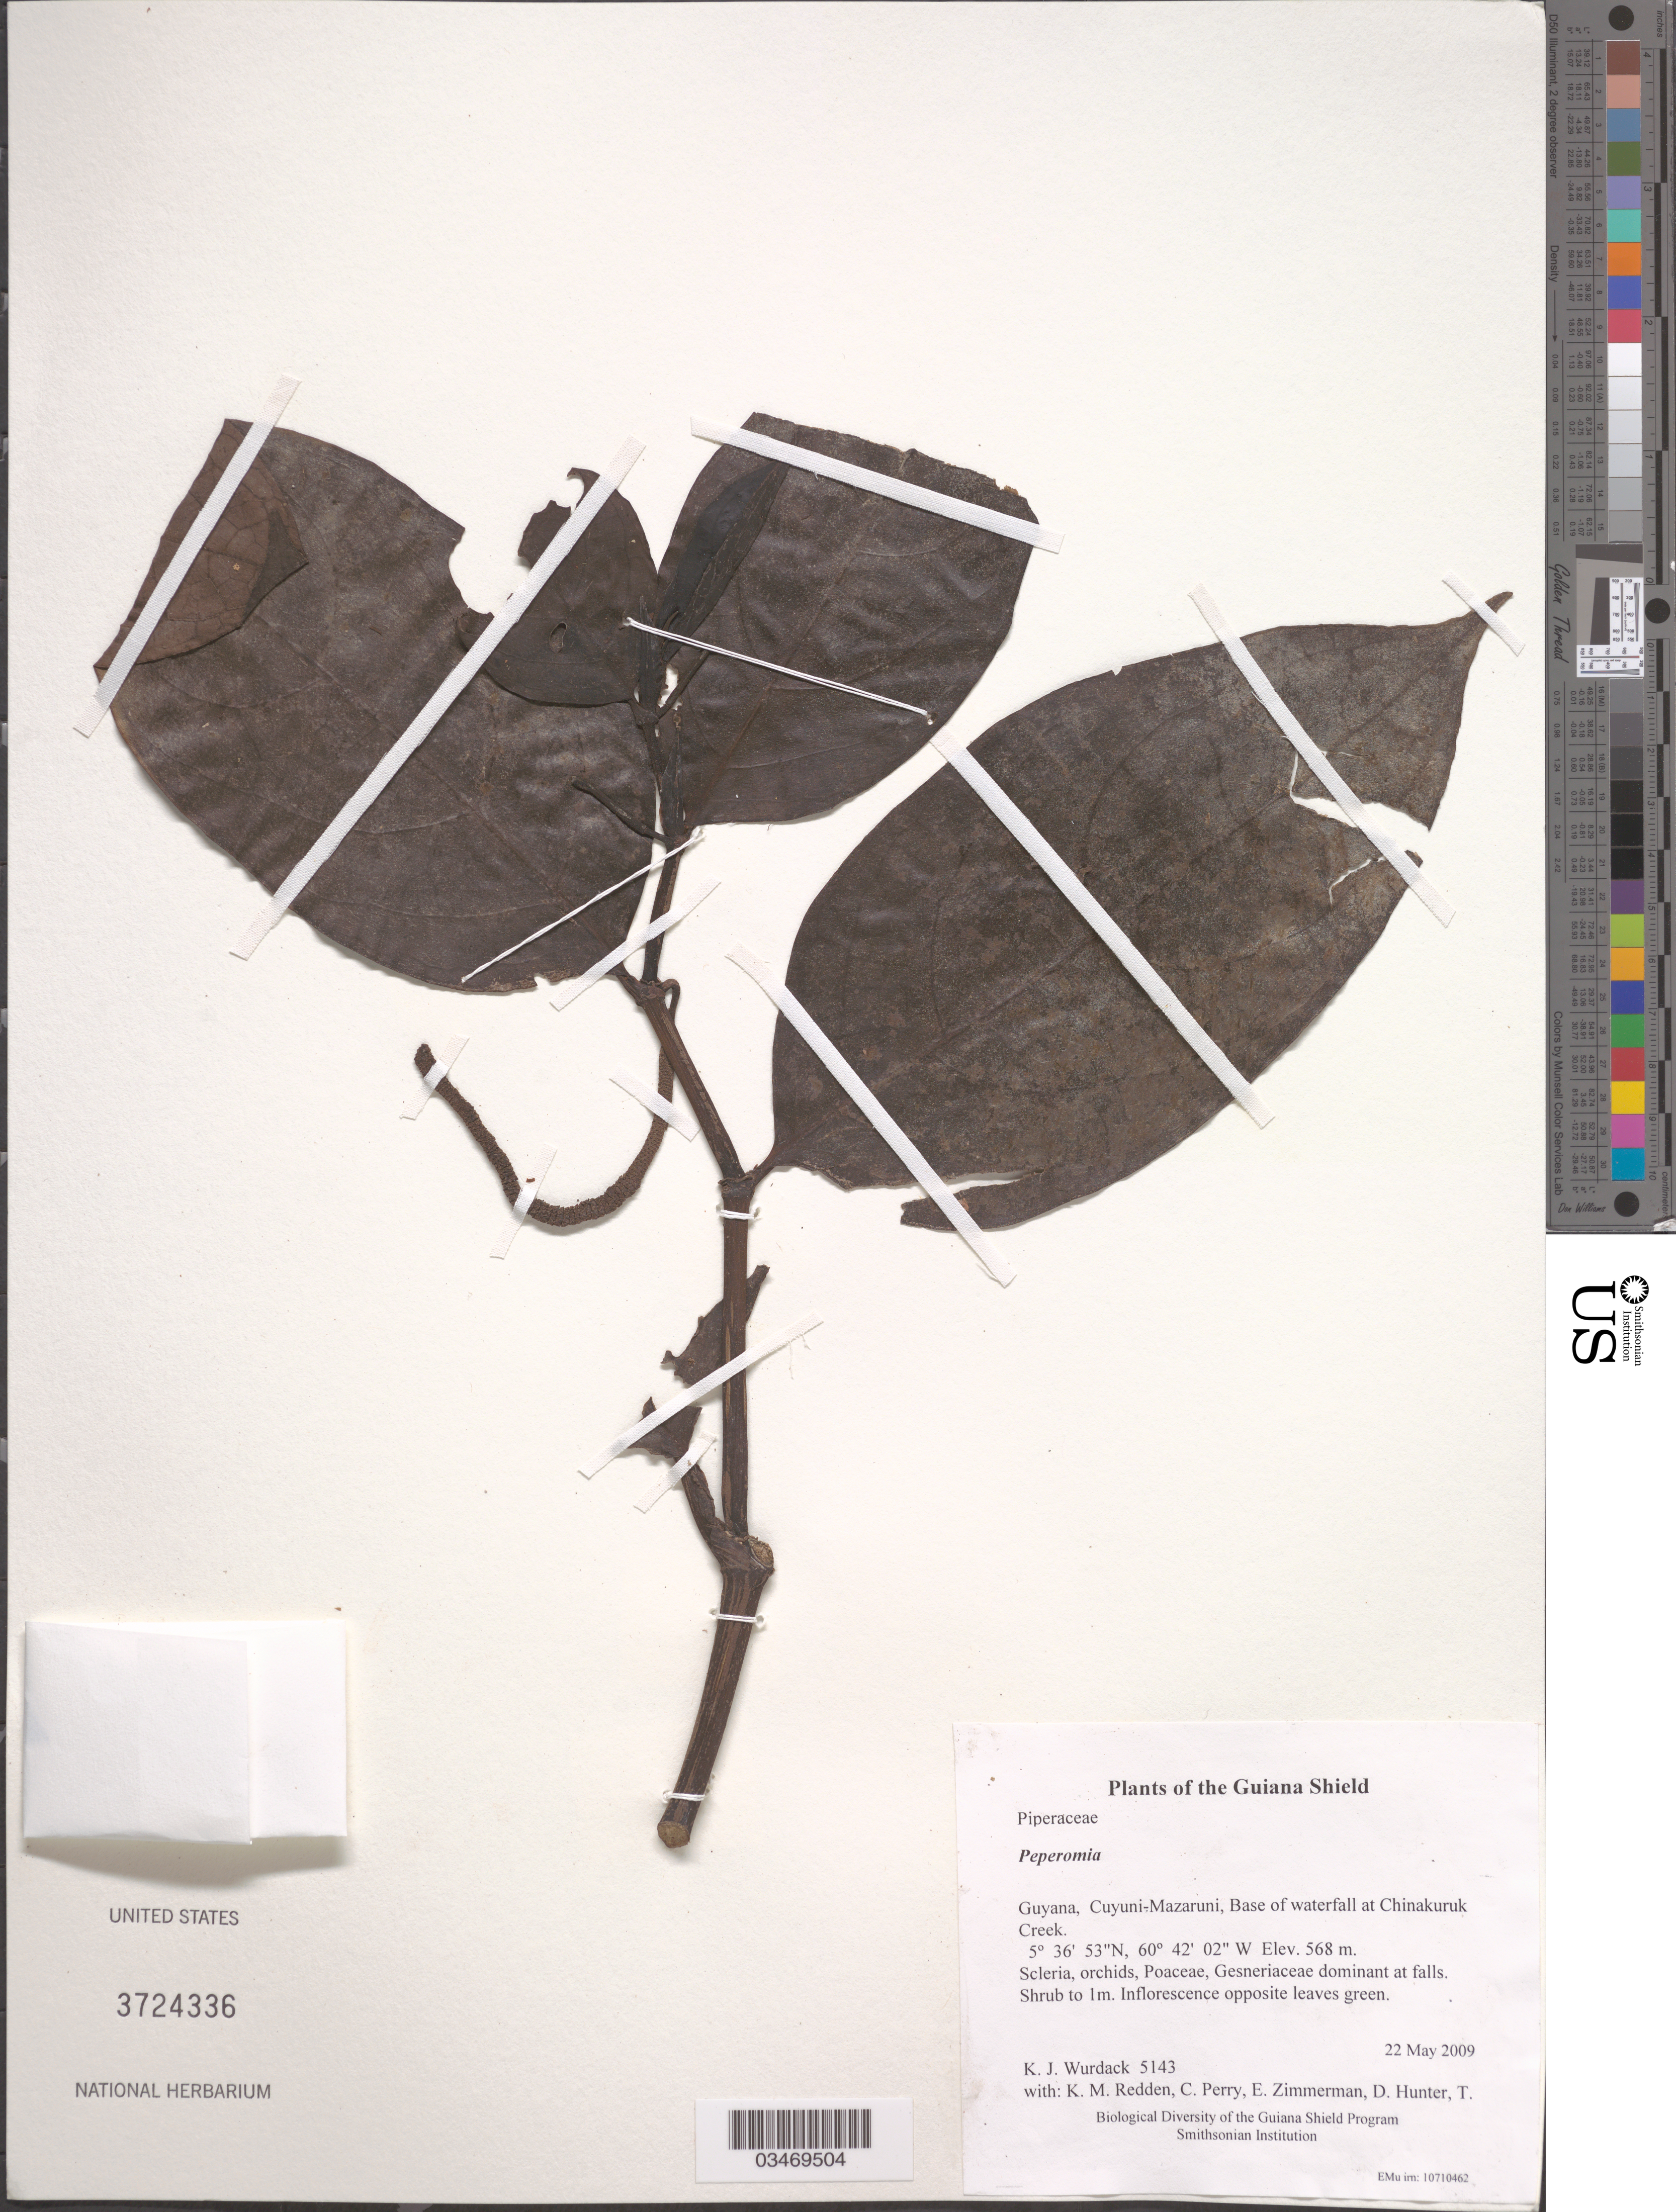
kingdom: Plantae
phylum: Tracheophyta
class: Magnoliopsida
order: Piperales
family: Piperaceae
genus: Piper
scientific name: Piper sp.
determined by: Jiménez, José Estaban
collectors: K. Wurdack, K. M. Redden, C. Perry, E. Zimmerman, D. Hunter, T. Hunter & V. Roland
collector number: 5143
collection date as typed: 22 May 2009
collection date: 2009-05-22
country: Guyana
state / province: Cuyuni-Mazaruni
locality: Base of waterfall at Chinakuruk Creek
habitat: Scleria, orchids, Poaceae, Gesneriaceae dominant at falls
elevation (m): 568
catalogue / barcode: US 3724336